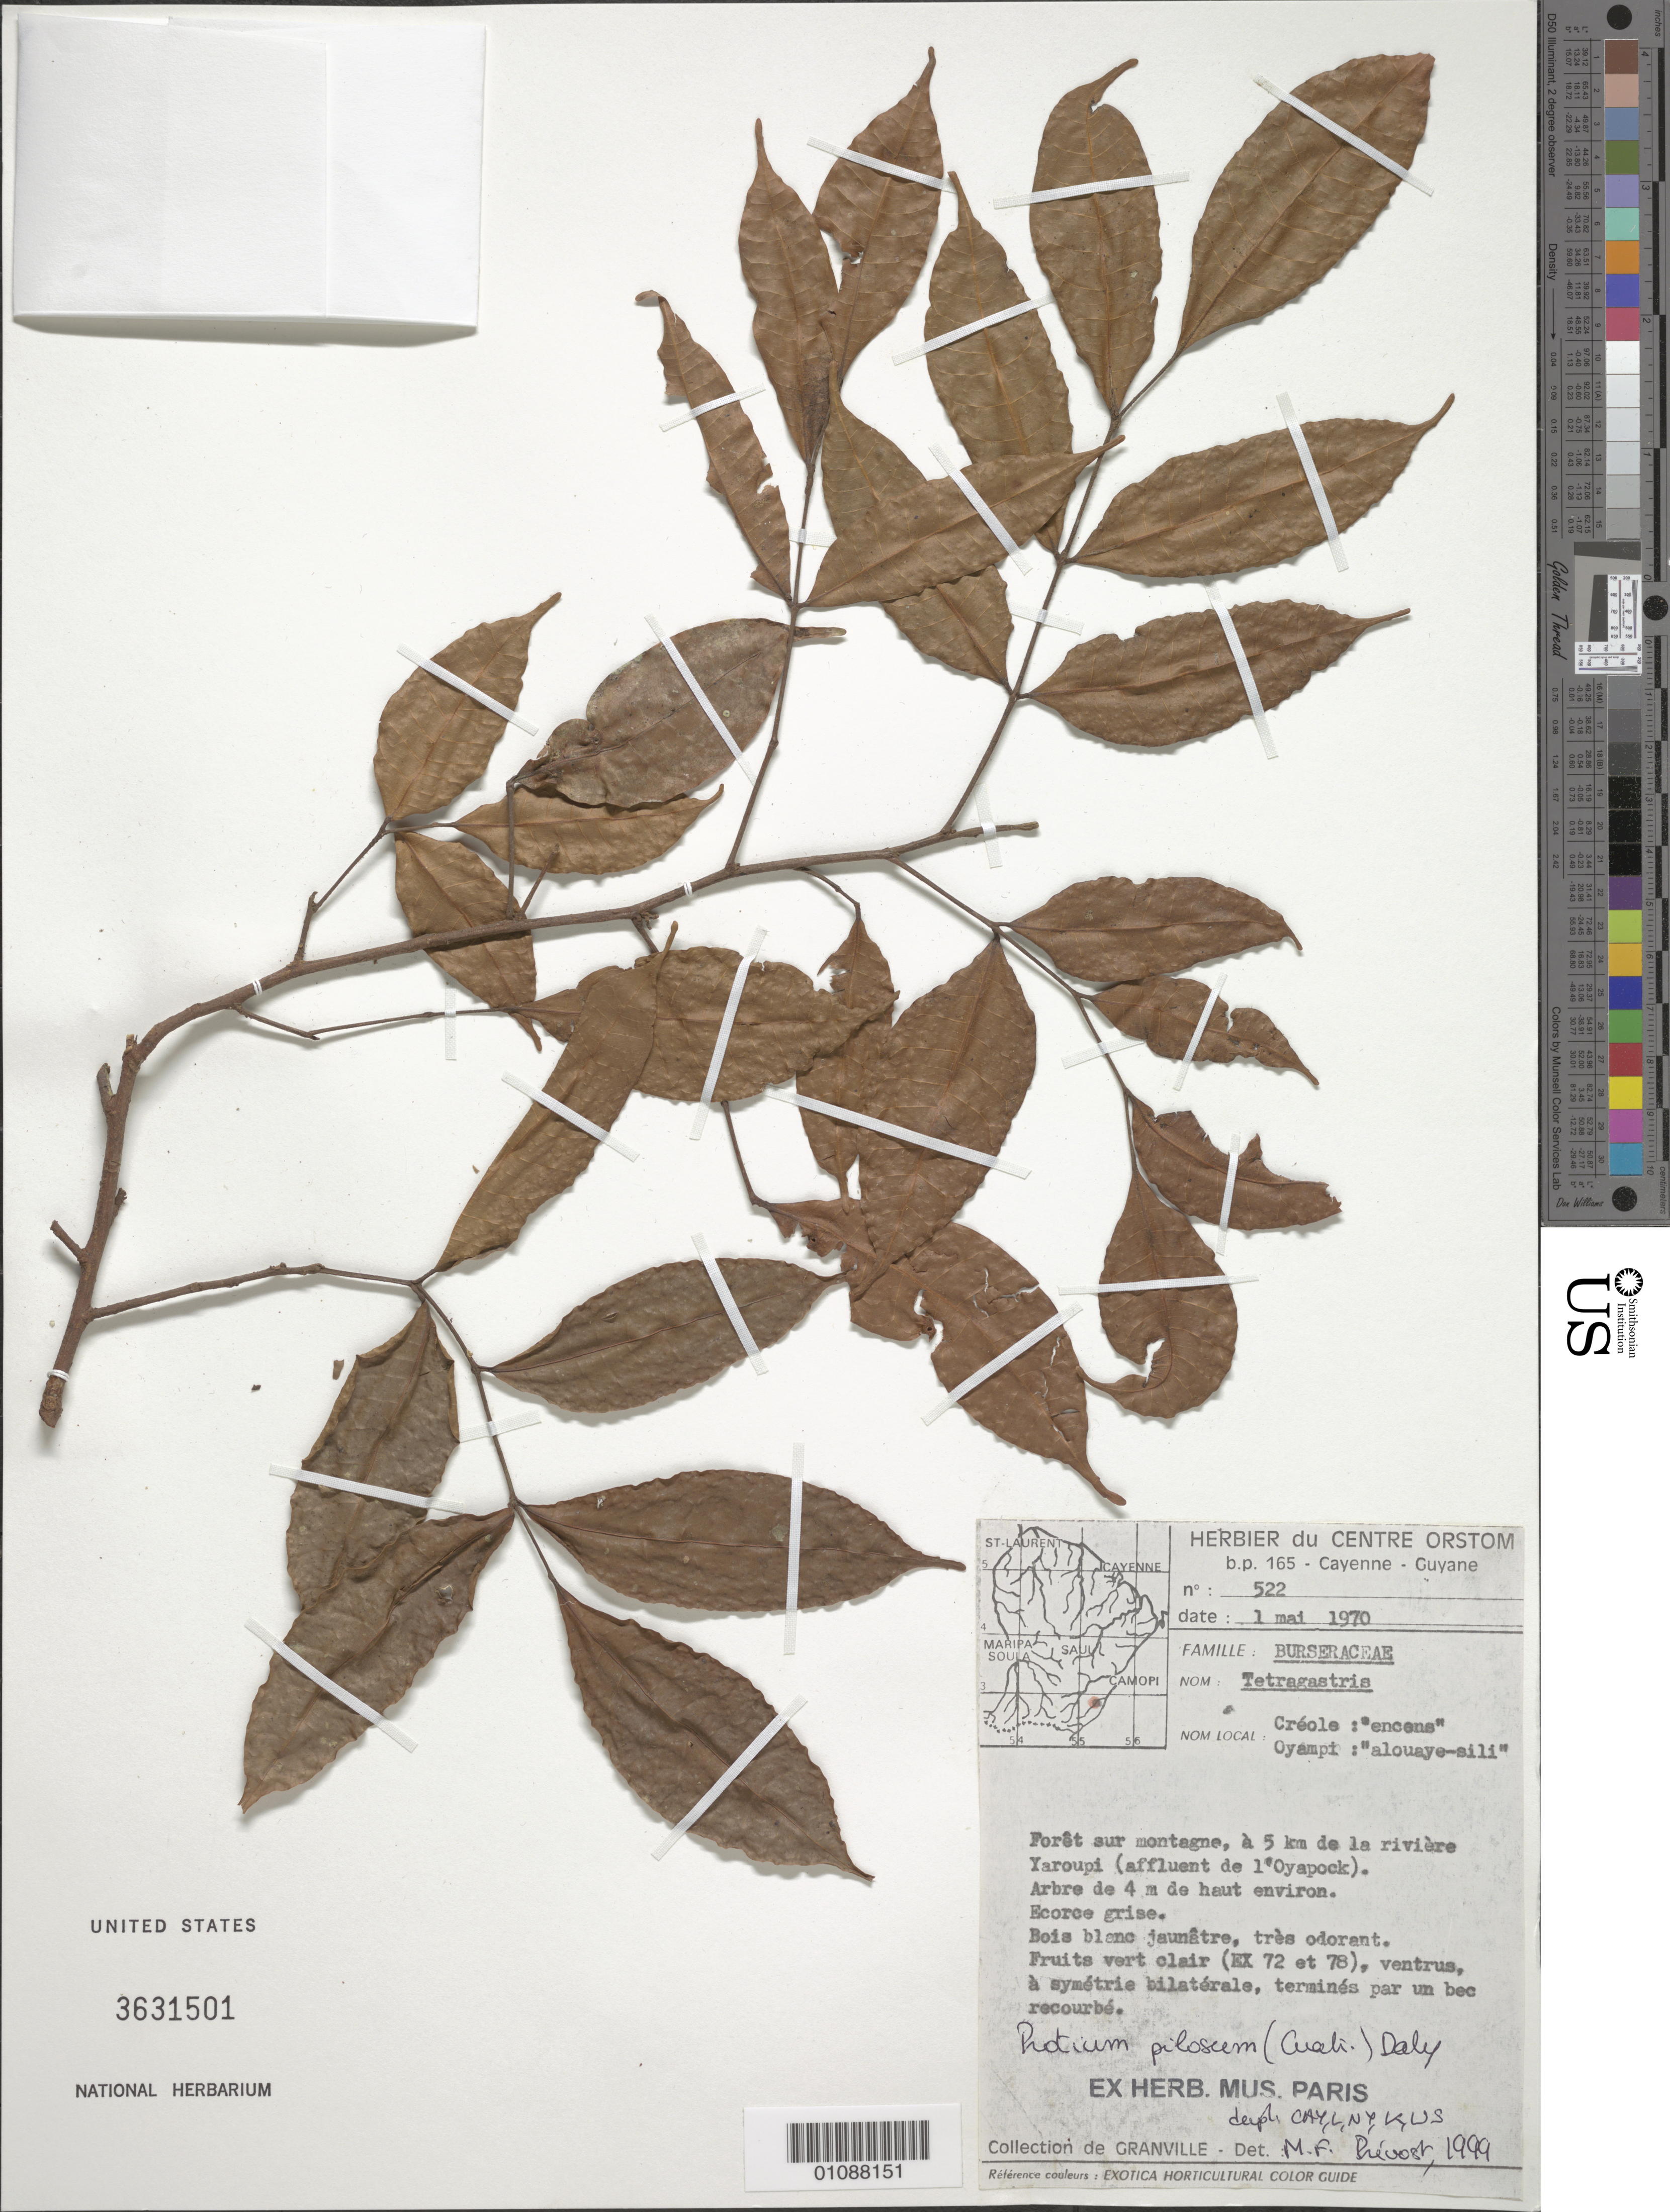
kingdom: Plantae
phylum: Tracheophyta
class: Magnoliopsida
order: Sapindales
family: Burseraceae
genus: Protium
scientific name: Protium pilosum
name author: (Cuatrec.) Daly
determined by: Prévost, M.-F.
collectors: J.-J. de Granville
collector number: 522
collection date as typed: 1-May-70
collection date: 1970-05-01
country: French Guiana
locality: Fleuve Yaroupi (affl. de l'Oyapock), a 5 km de la riviere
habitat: Foret sur montagne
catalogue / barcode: US 3631501